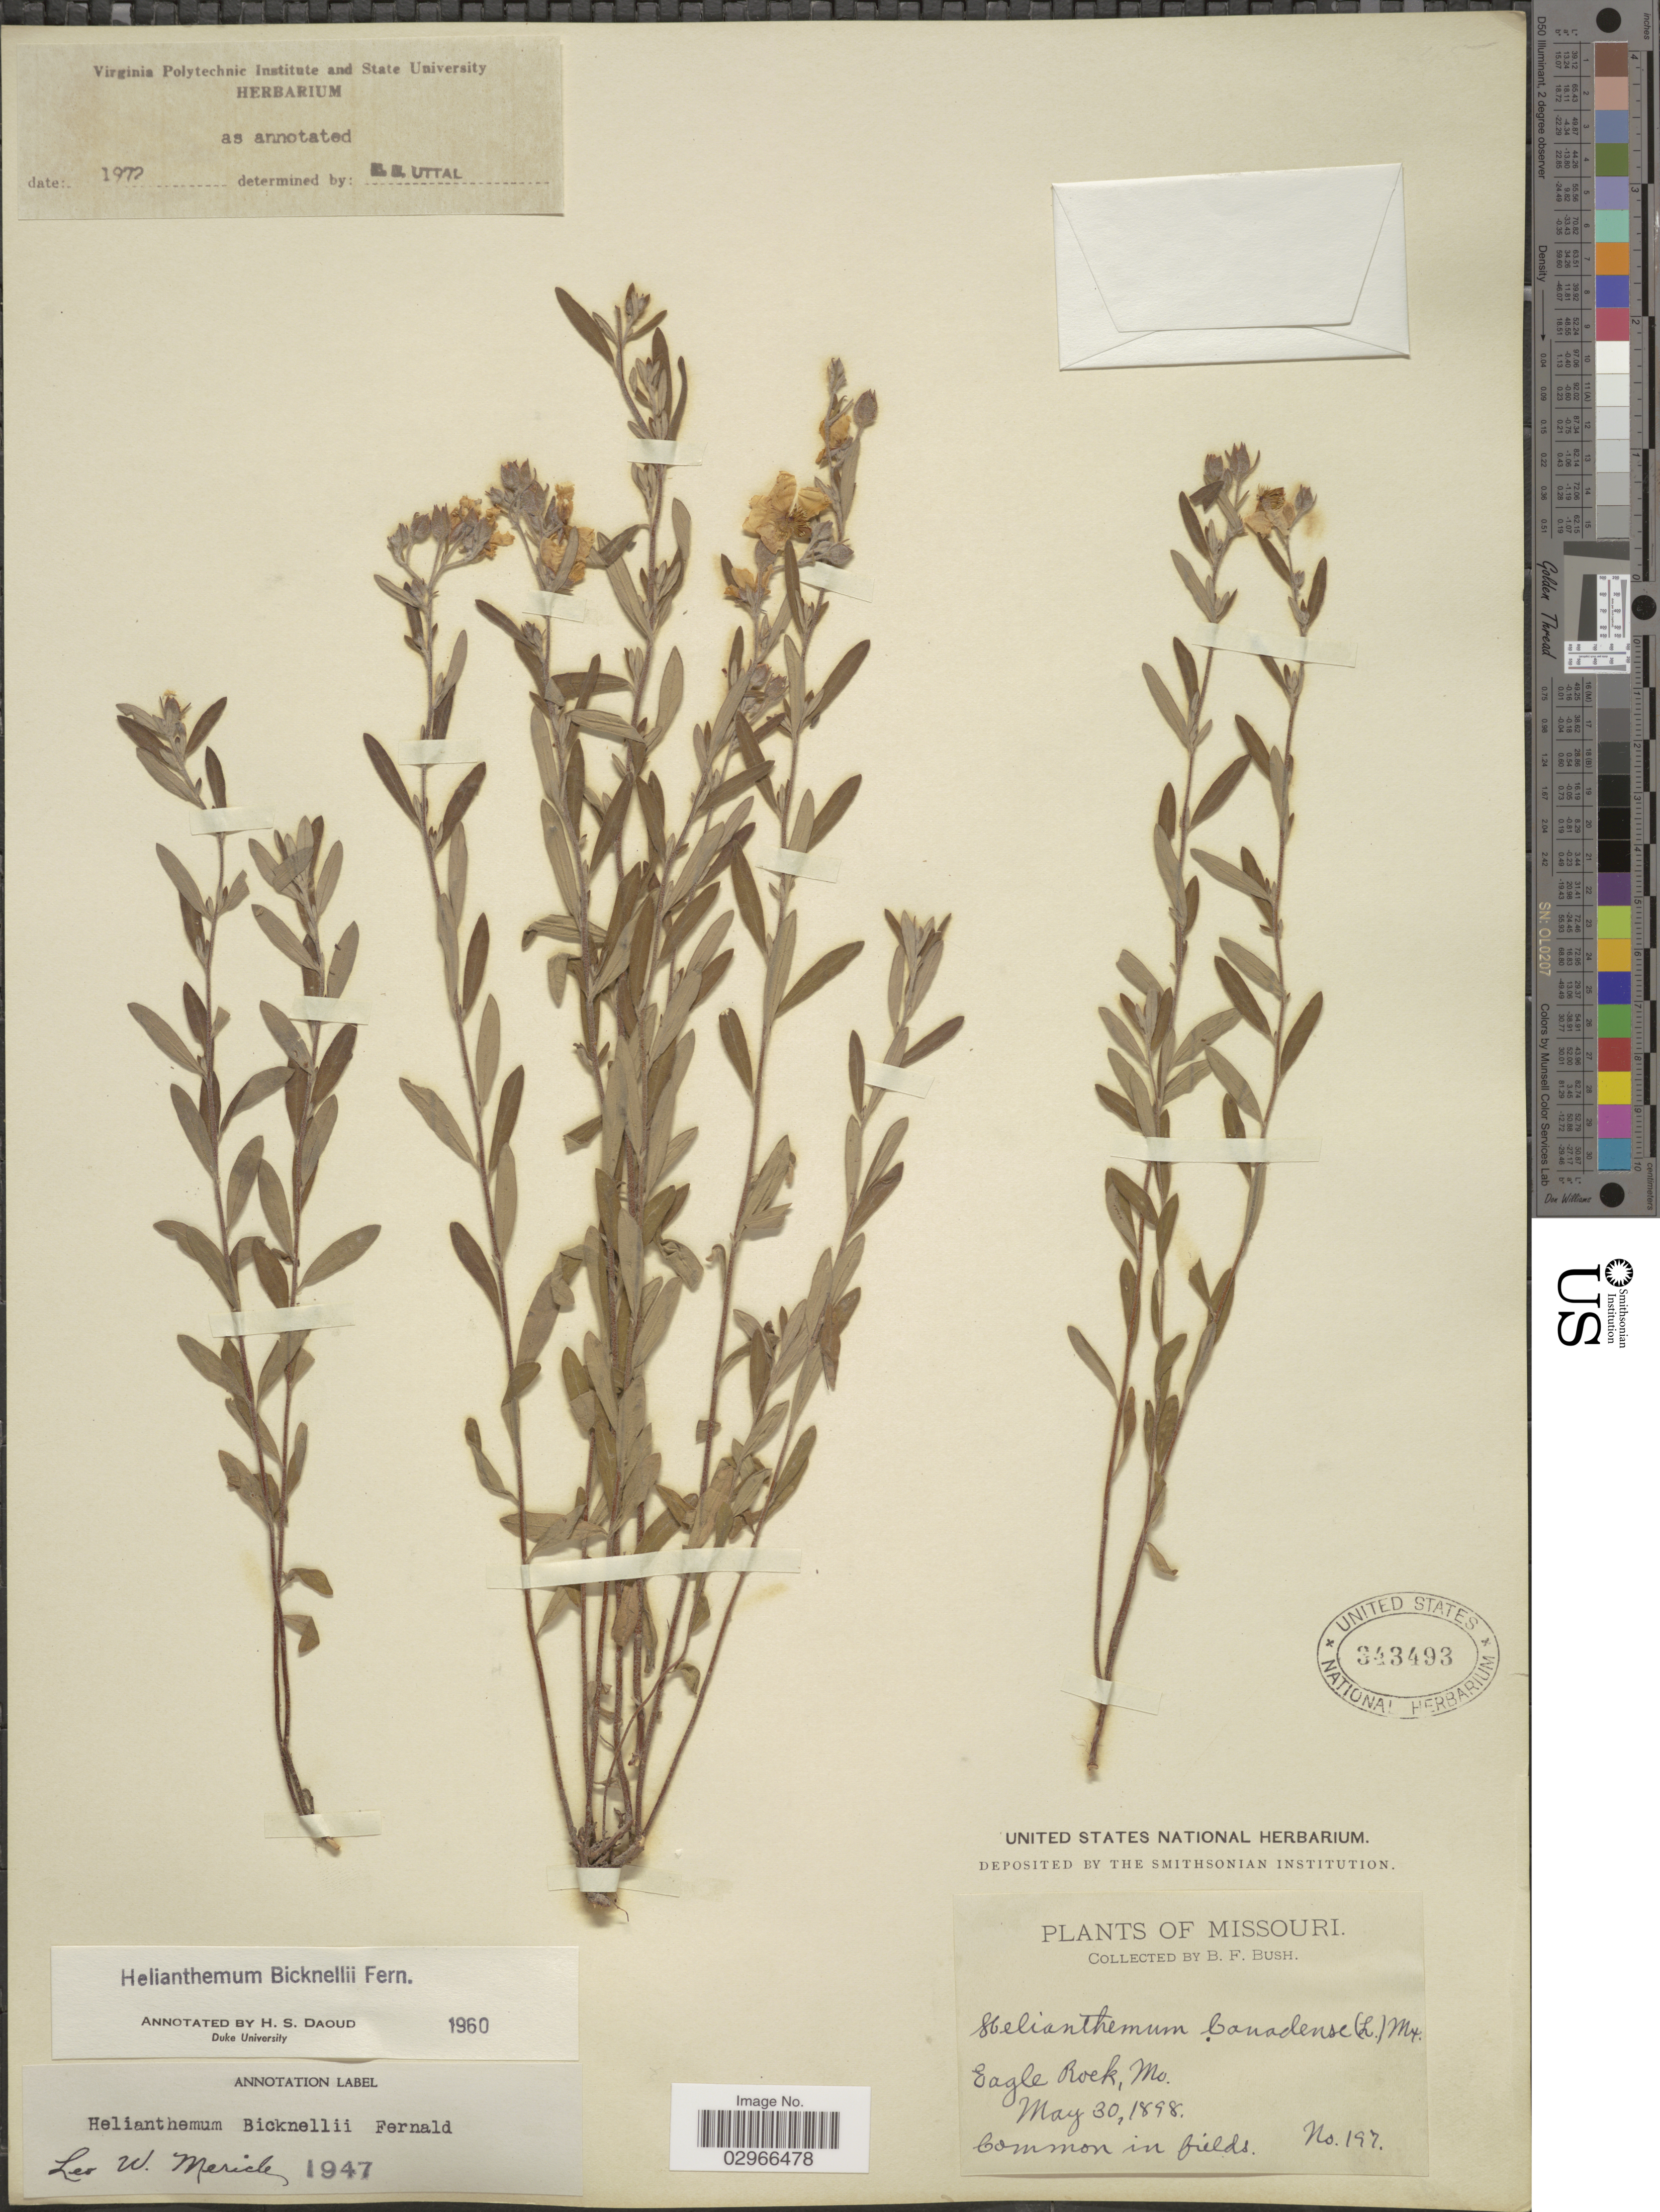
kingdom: Plantae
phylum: Tracheophyta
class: Magnoliopsida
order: Malvales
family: Cistaceae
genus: Helianthemum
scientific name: Helianthemum bicknellii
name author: Fernald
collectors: B. F. Bush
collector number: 197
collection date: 1898-05-30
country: United States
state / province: Missouri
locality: Eagle Rock, Mo.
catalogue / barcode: US 343493